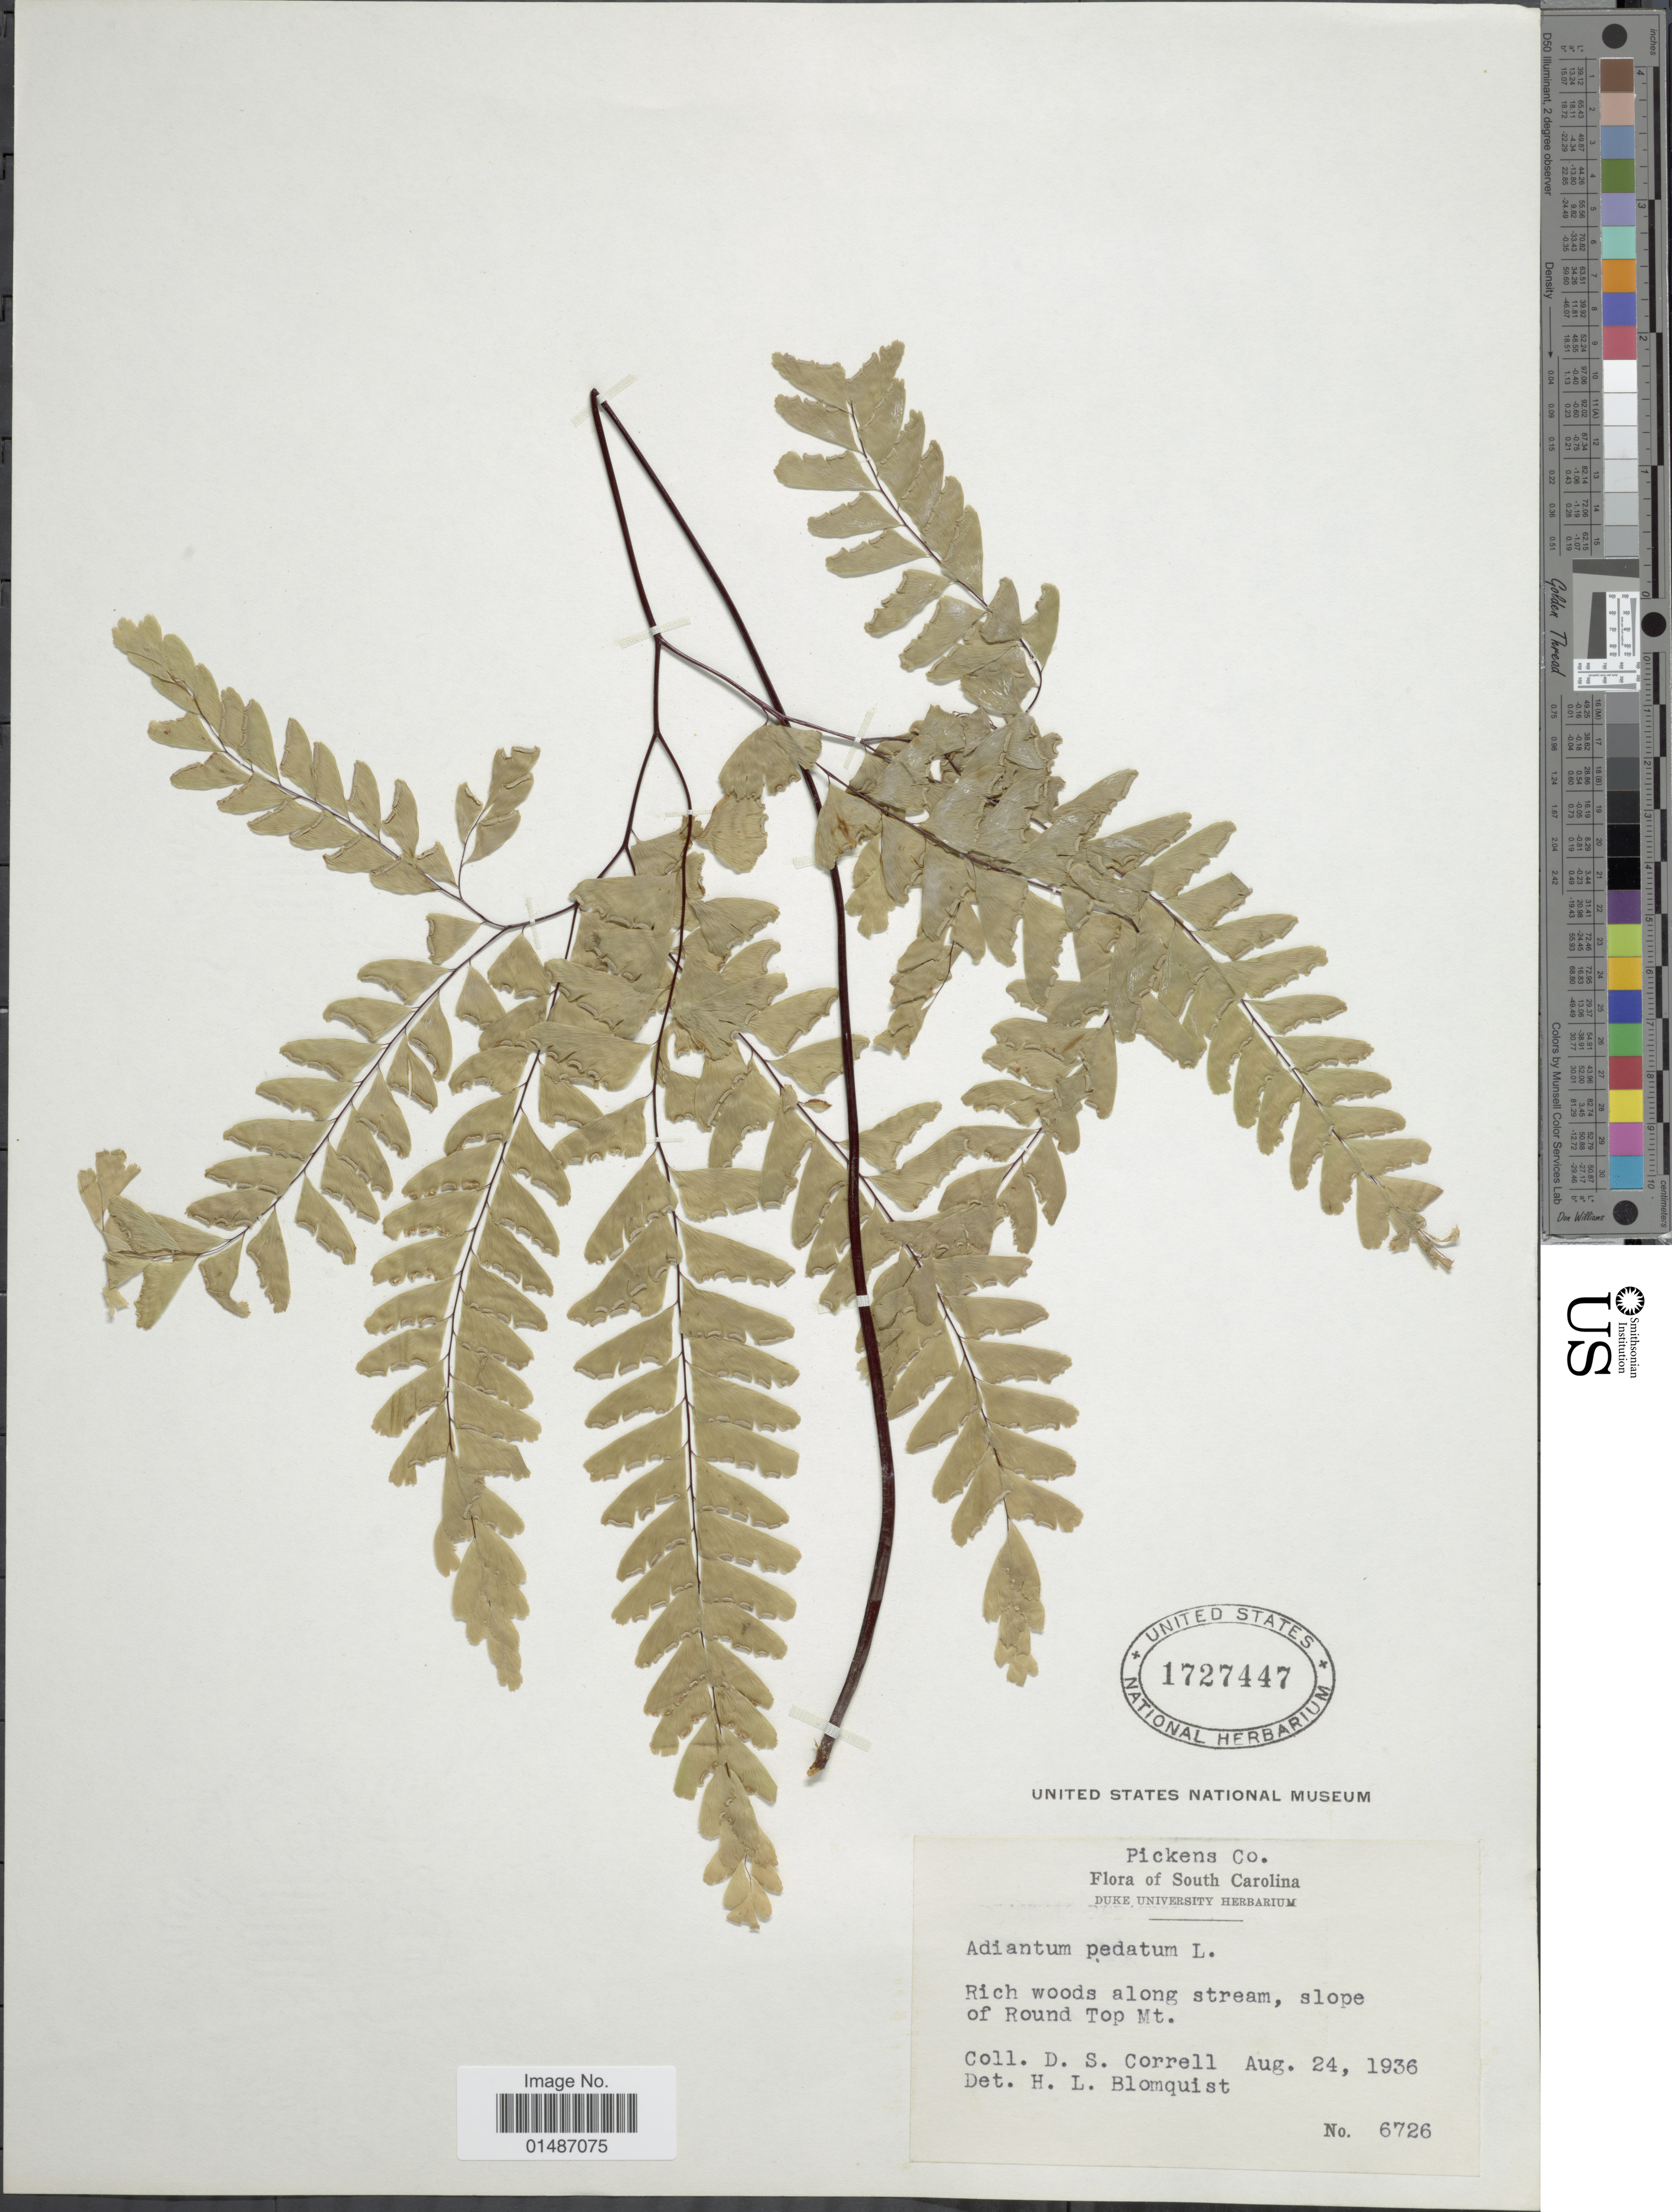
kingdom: Plantae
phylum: Tracheophyta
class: Polypodiopsida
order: Polypodiales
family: Pteridaceae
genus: Adiantum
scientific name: Adiantum pedatum var. pedatum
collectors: D. S. Correll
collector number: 6726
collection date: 1936-08-24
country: United States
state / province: South Carolina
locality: Pickens Co. Rich woods along stream, slope of Round Top Mt.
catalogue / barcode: US 1727447